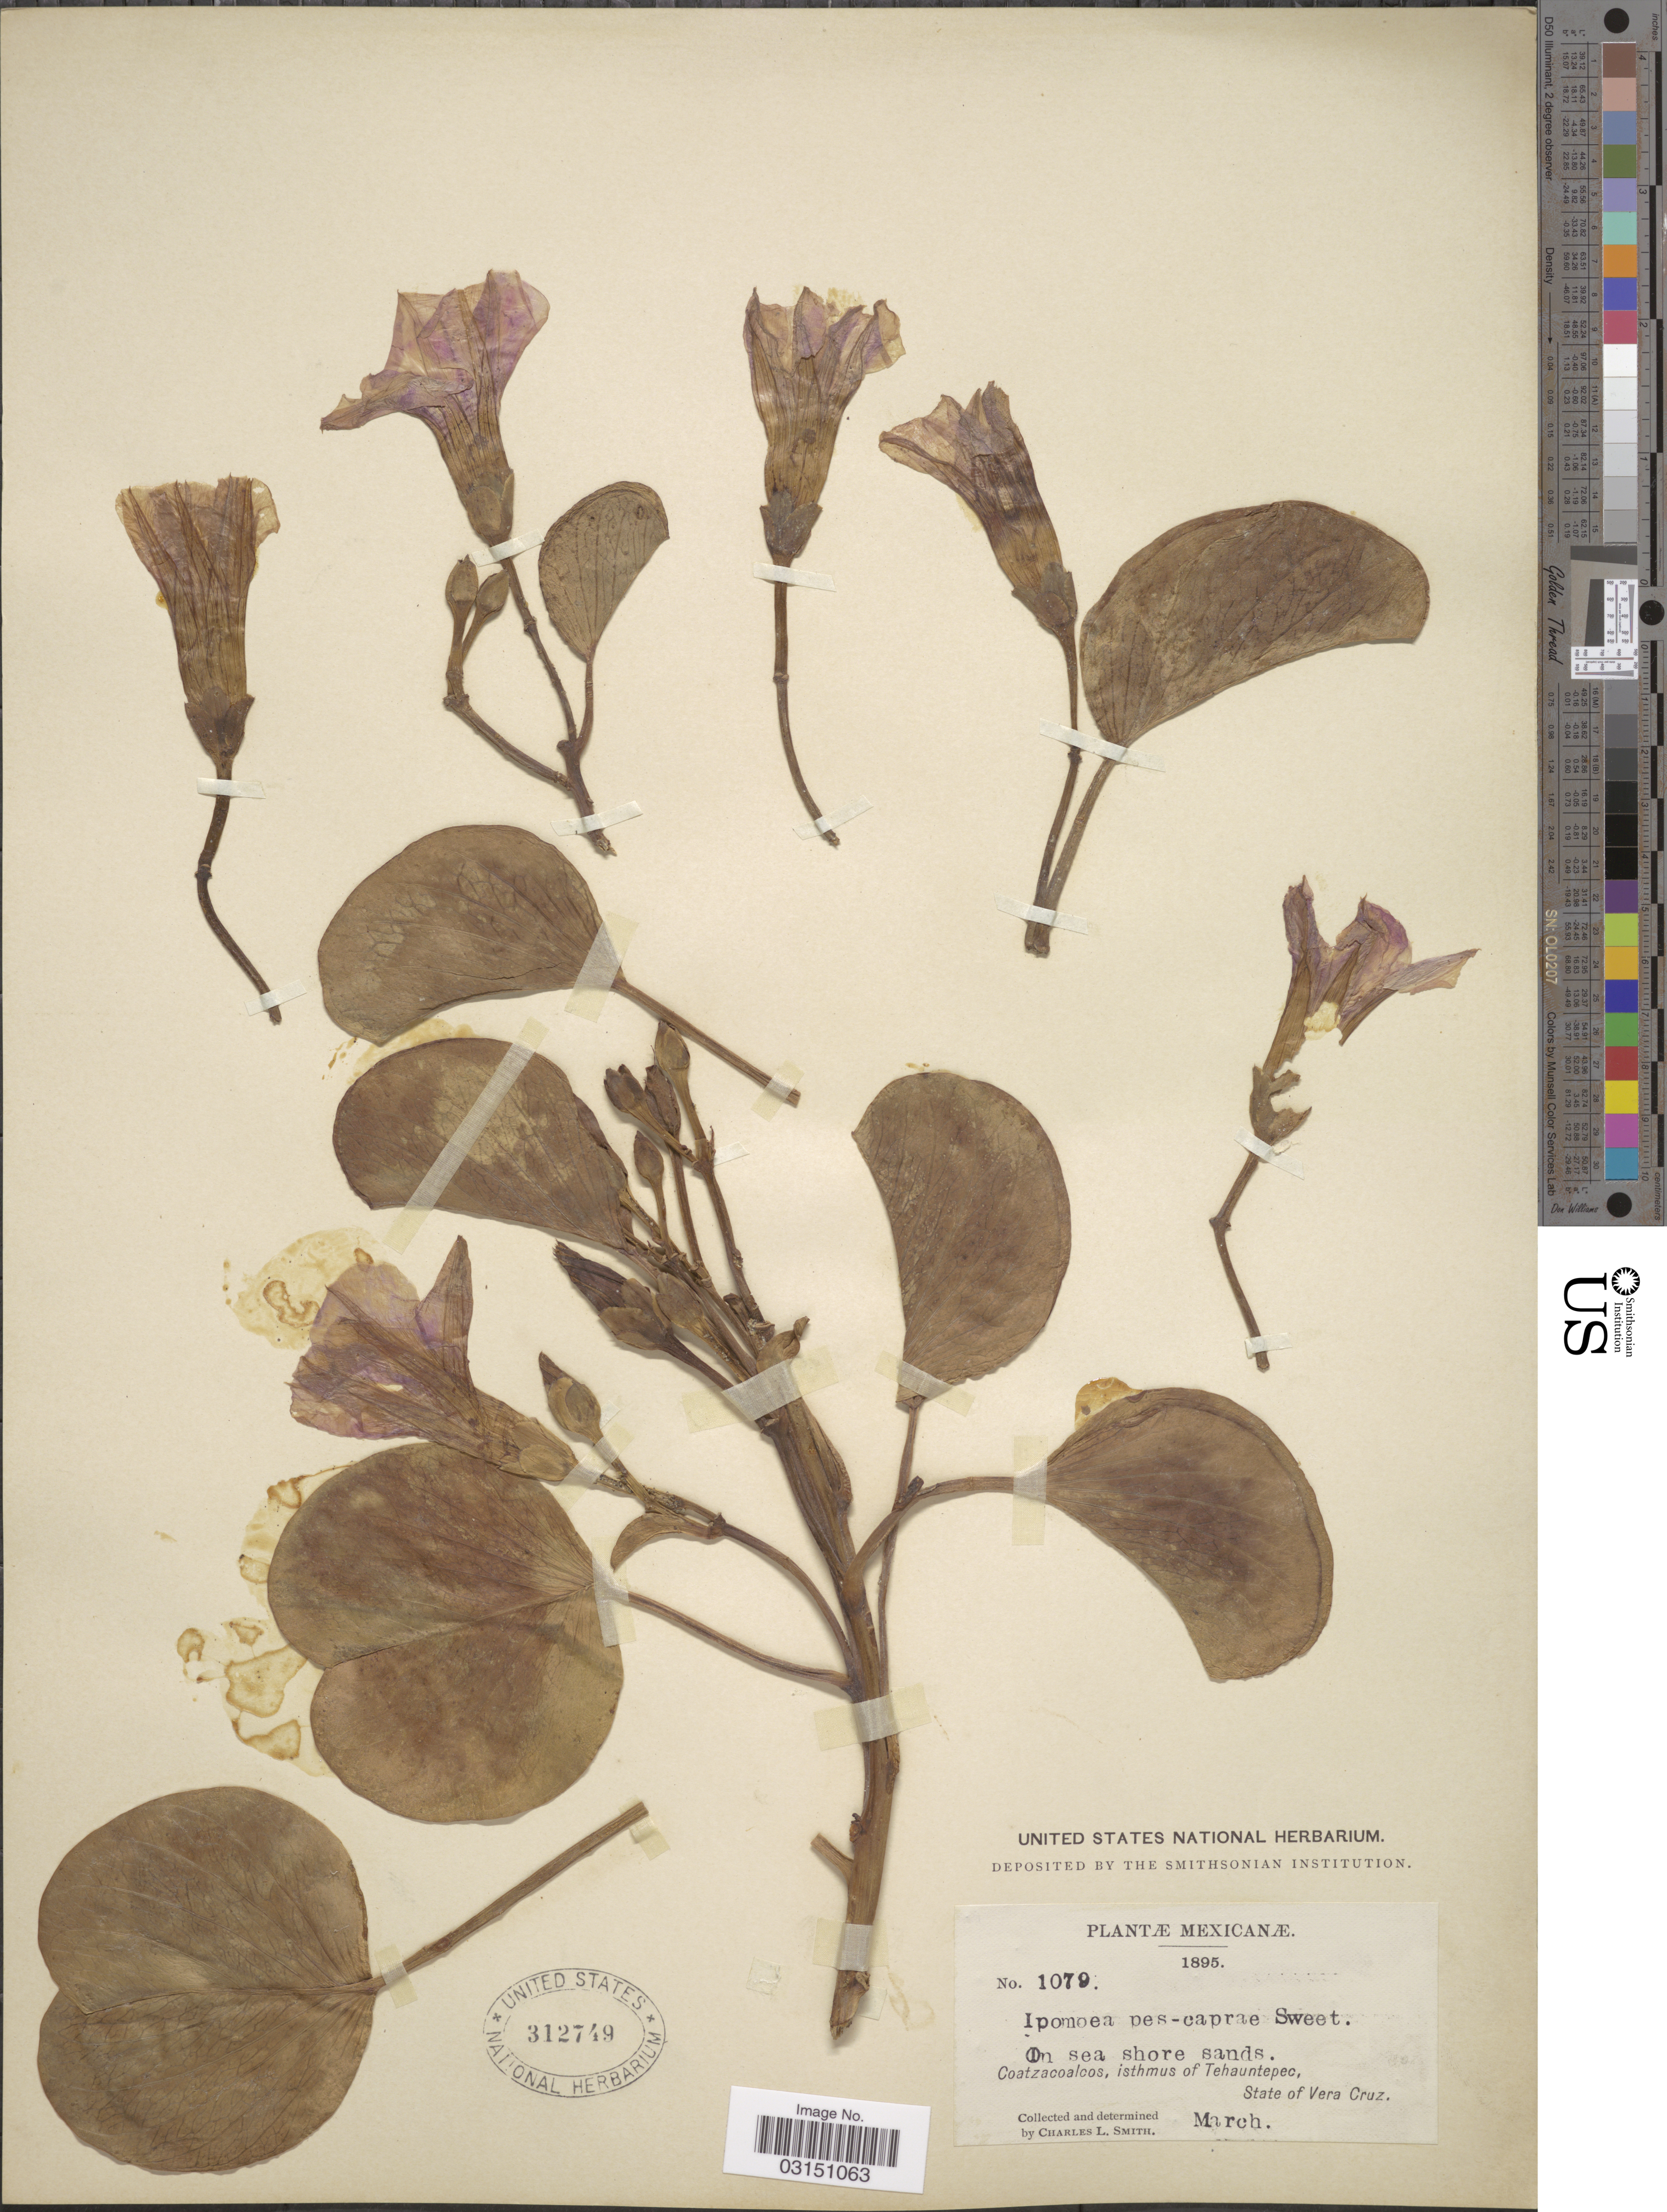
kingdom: Plantae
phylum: Tracheophyta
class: Magnoliopsida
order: Solanales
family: Convolvulaceae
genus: Ipomoea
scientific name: Ipomoea pes-caprae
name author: (L.) R. Br.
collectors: C. L. Smith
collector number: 1079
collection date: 1895-03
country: Mexico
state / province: Veracruz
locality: On sea shore sands. Coatzacoalcos, isthmus of Tehauntepec, Veracruz.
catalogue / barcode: US 312749